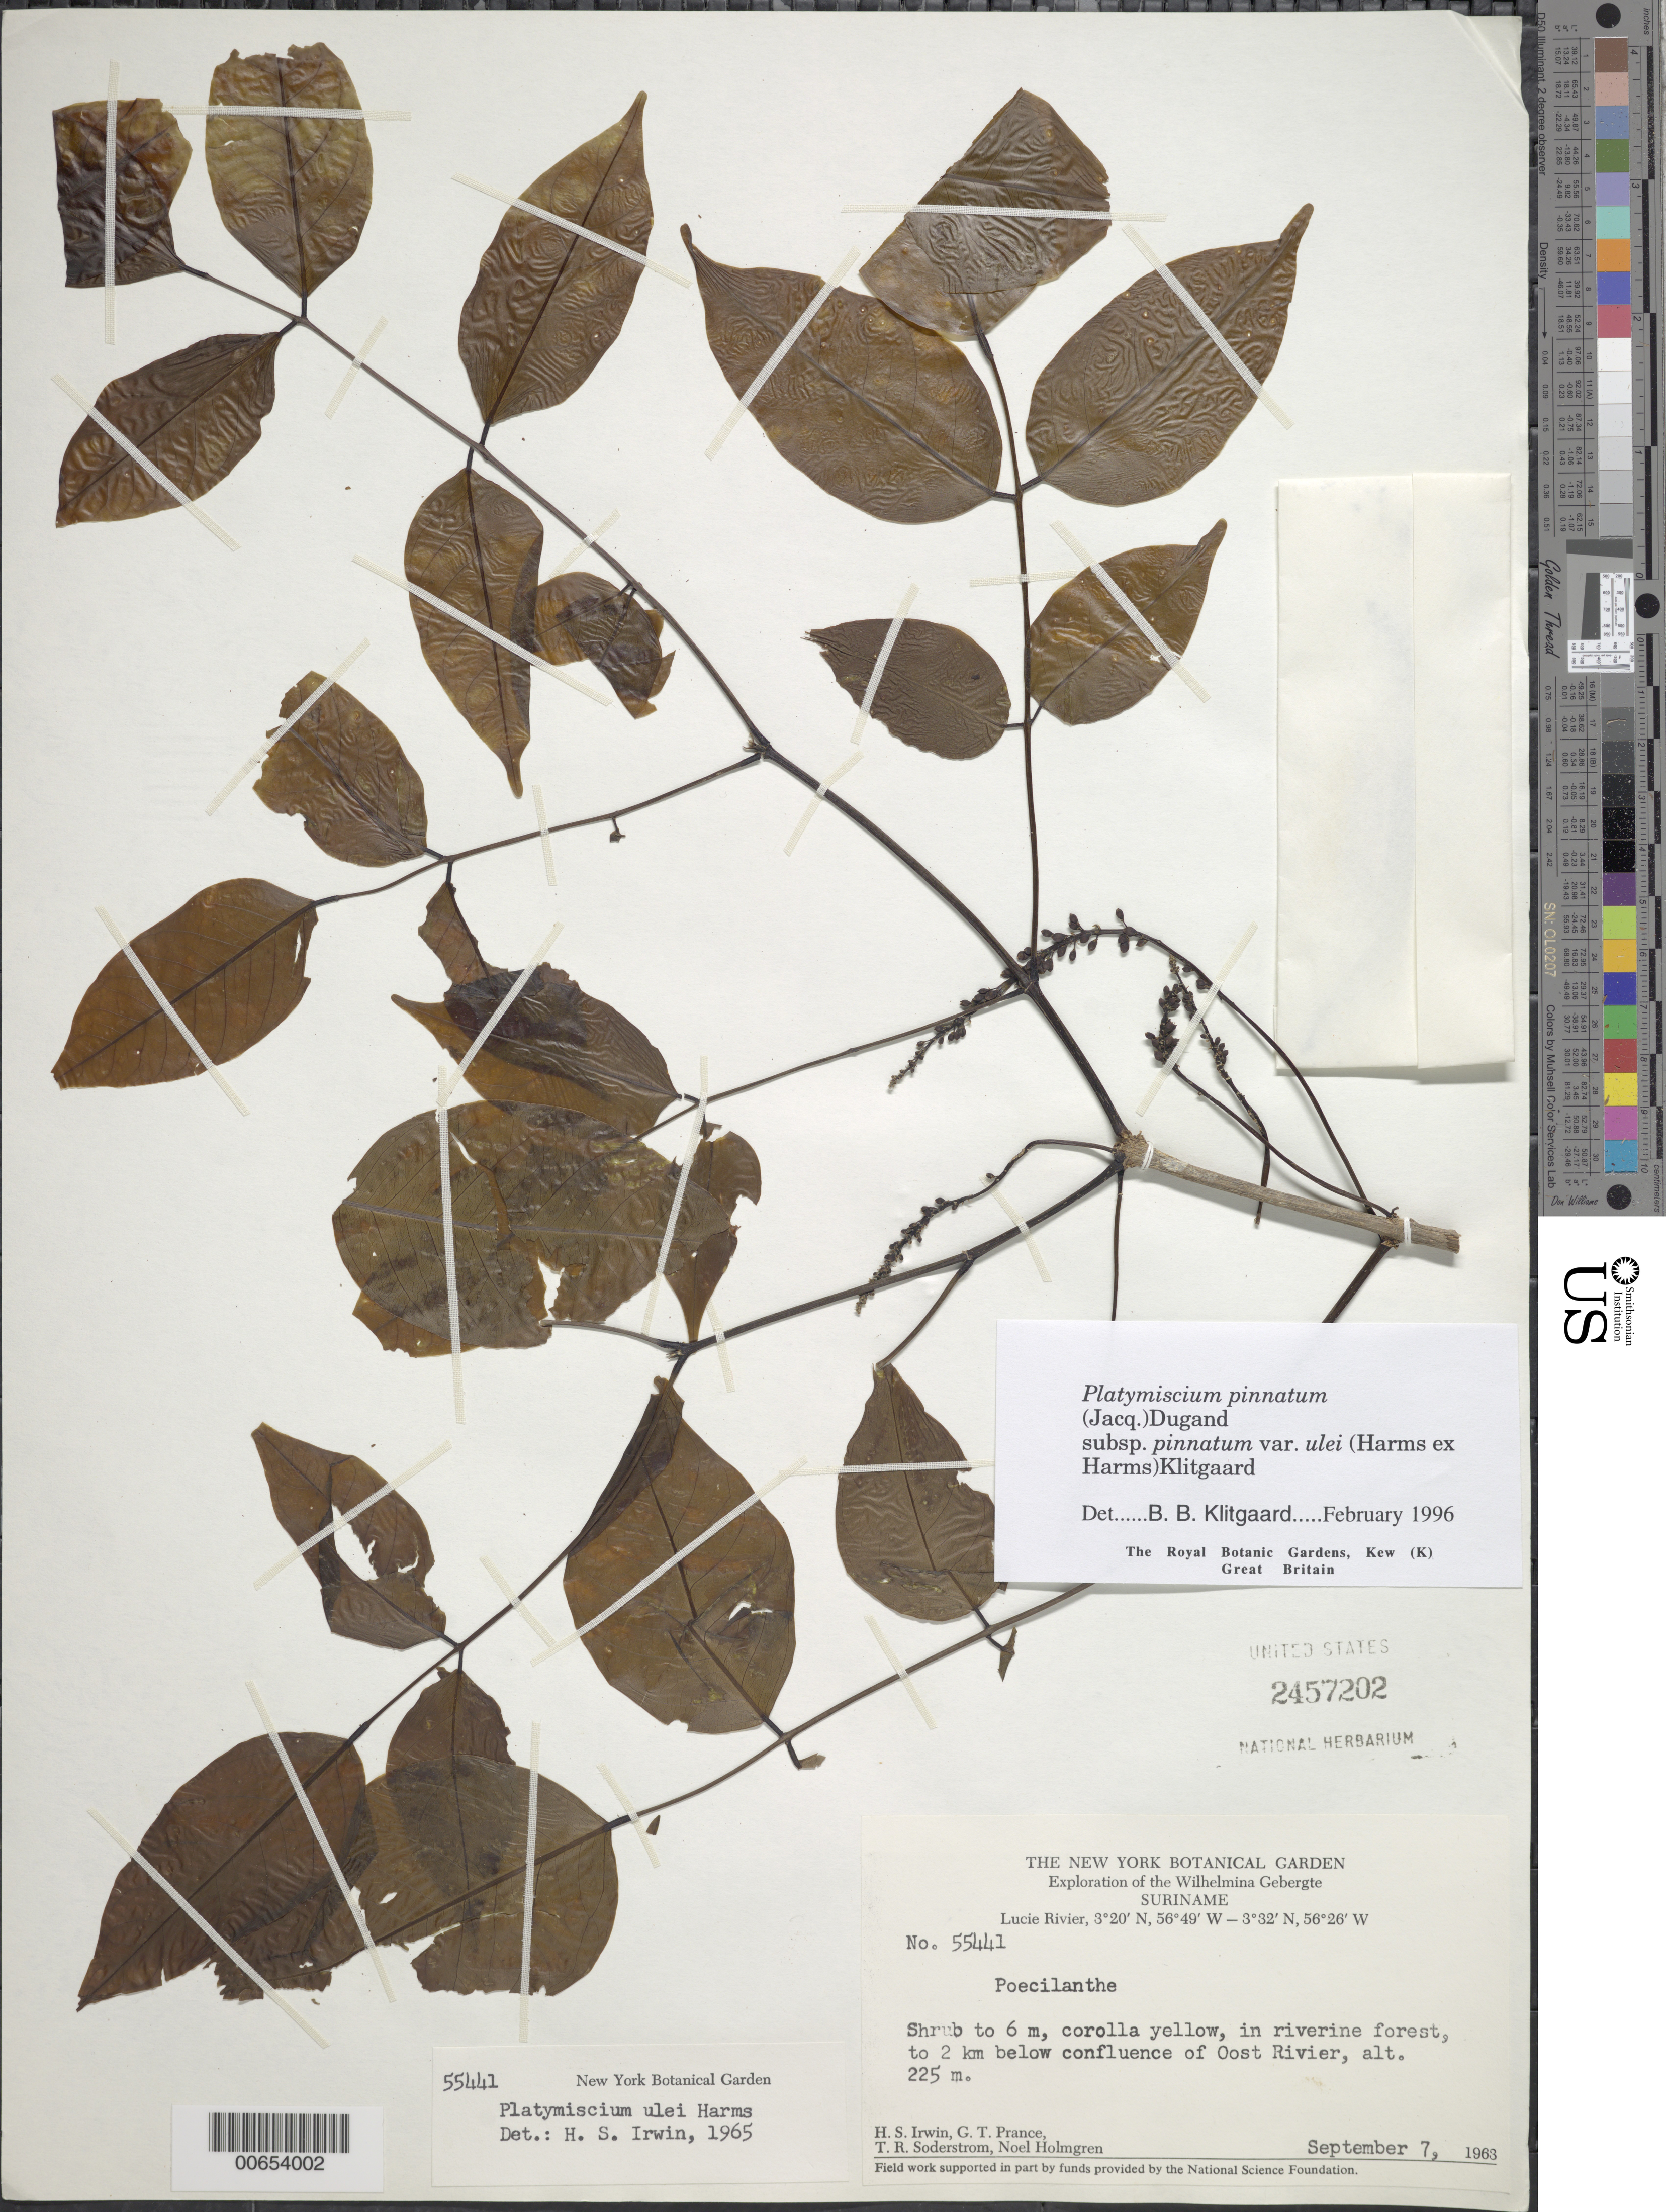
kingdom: Plantae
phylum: Tracheophyta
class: Magnoliopsida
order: Fabales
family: Fabaceae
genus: Platymiscium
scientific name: Platymiscium pinnatum var. ulei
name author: (Harms) Klitg.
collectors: H. Irwin, G. T. Prance, T. R. Soderstrom & N. H. Holmgren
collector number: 55441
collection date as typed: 7-Sep-63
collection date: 1963-09-07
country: Suriname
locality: Lucie R., 2 km below confl. with Oost R., Wilhelmina Gebergte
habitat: Riverine forest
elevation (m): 225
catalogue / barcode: US 2457202